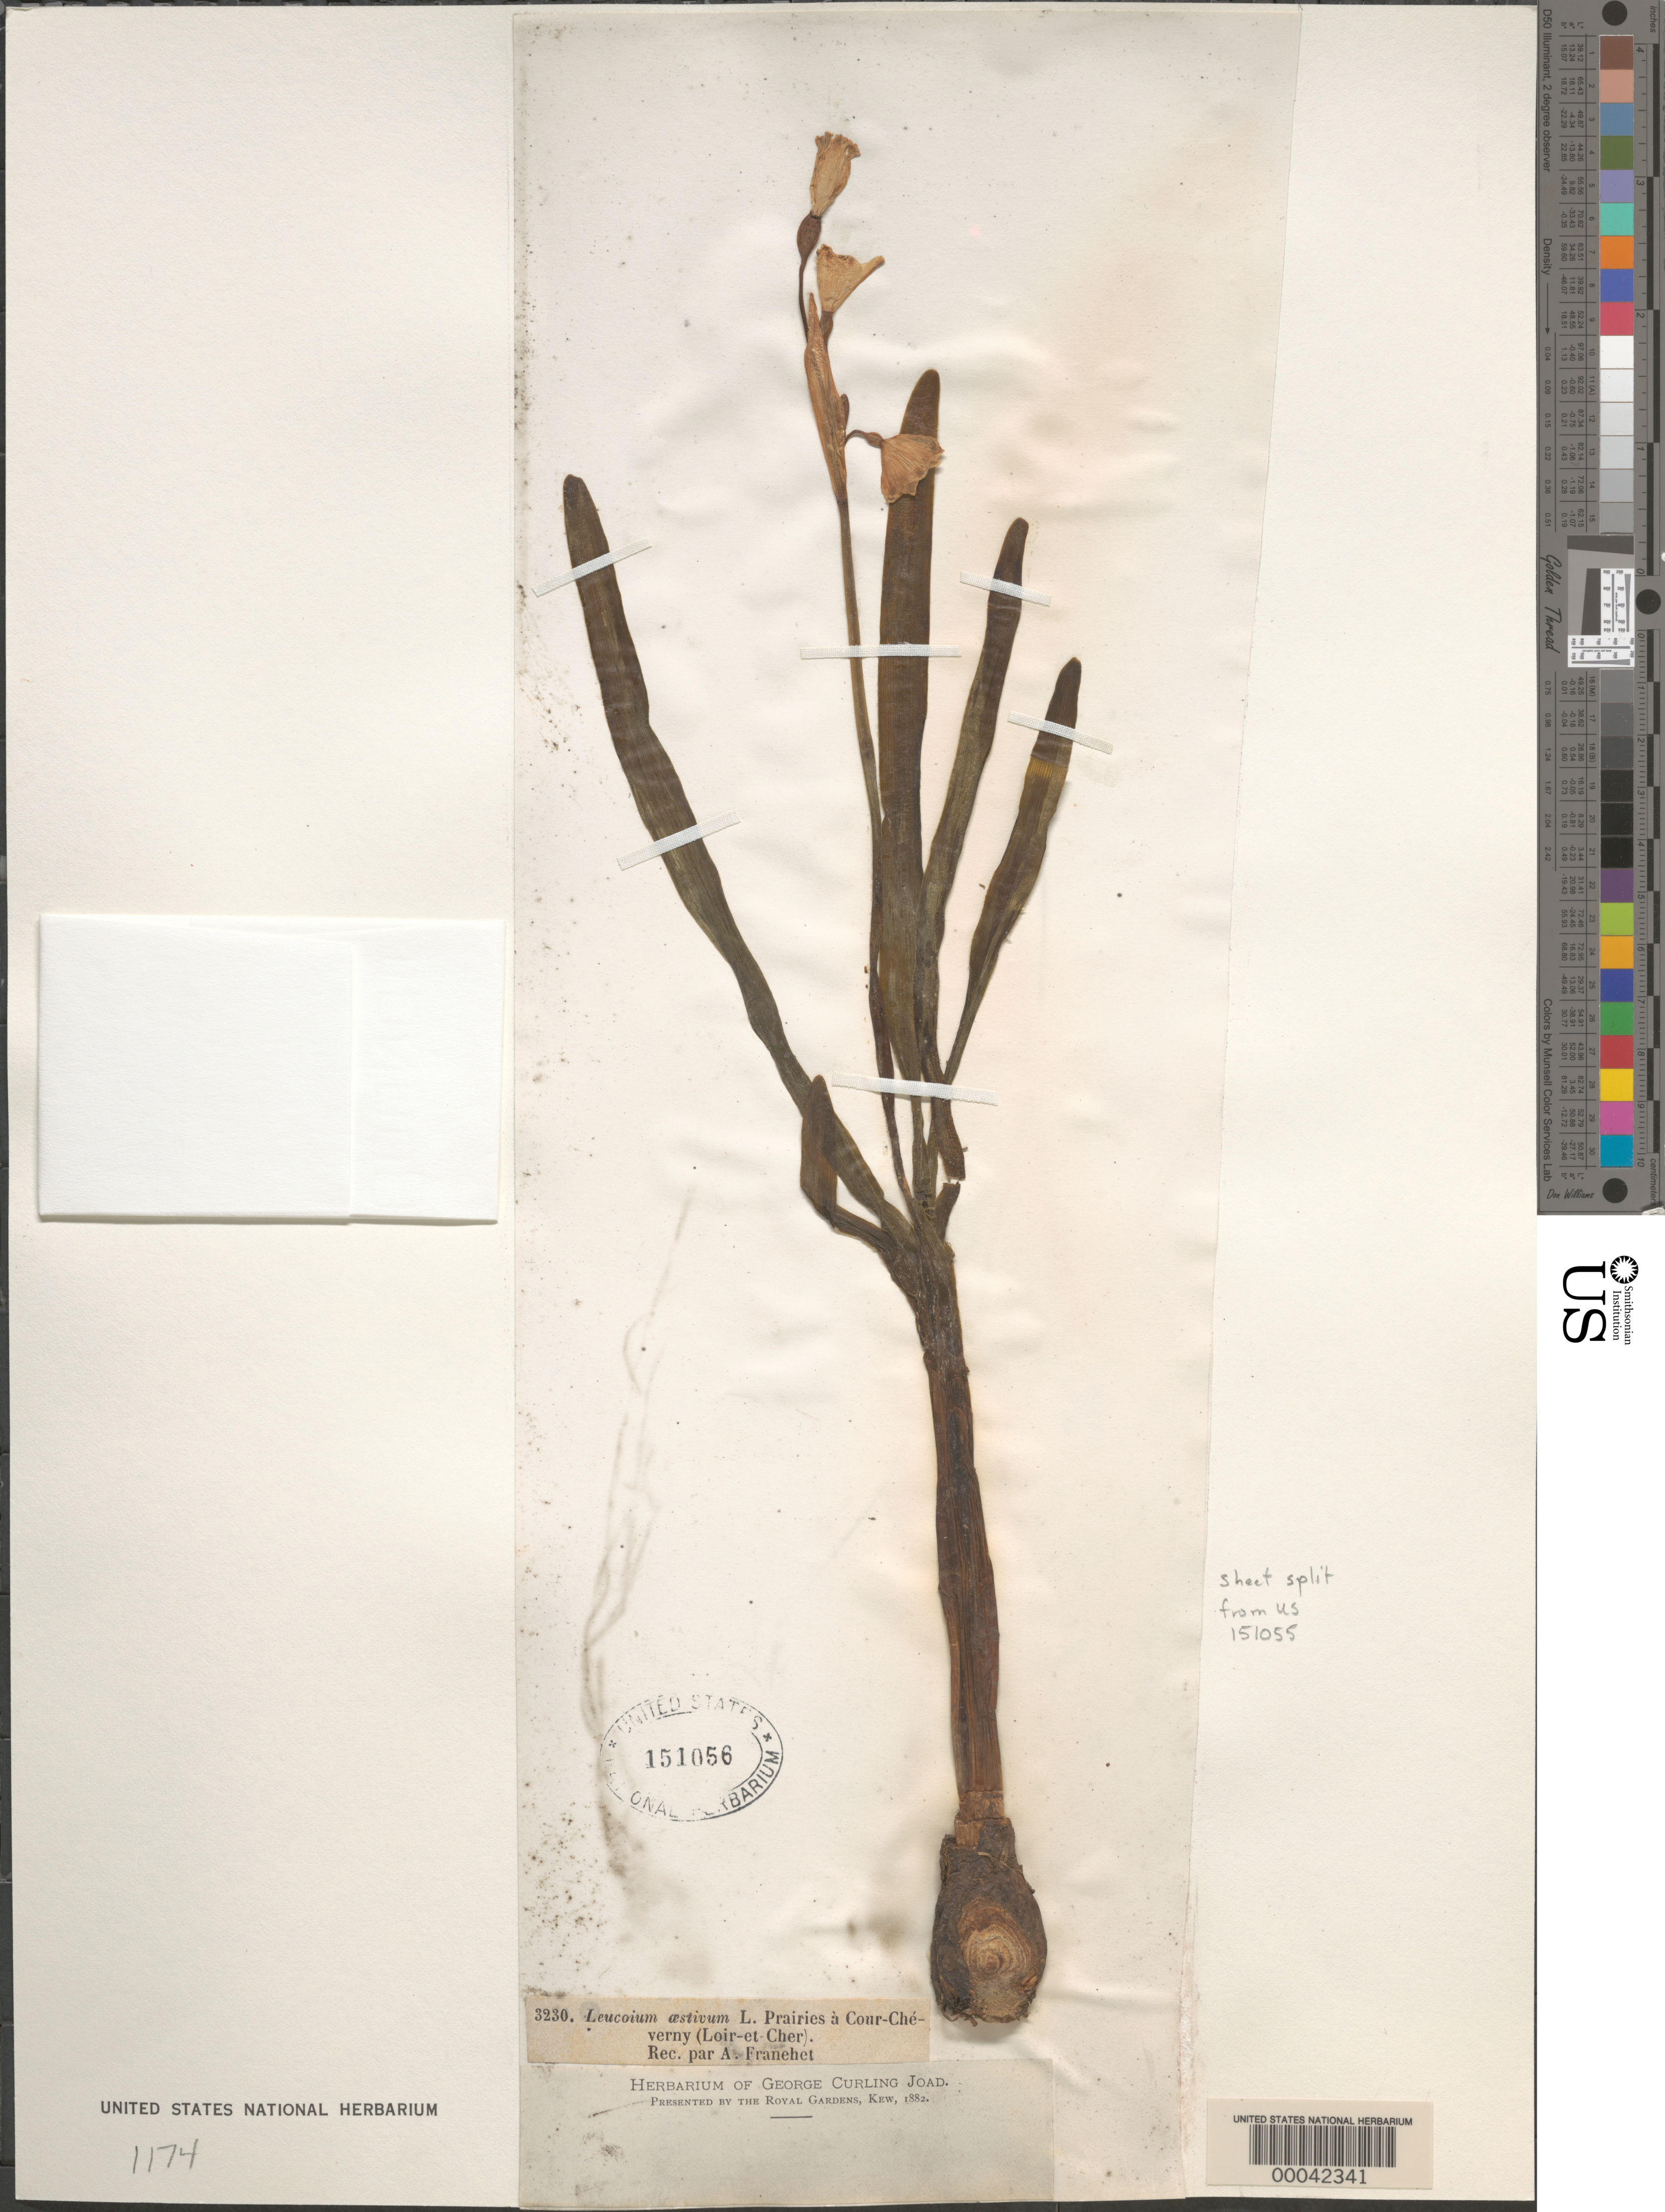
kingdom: Plantae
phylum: Tracheophyta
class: Liliopsida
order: Asparagales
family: Amaryllidaceae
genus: Leucojum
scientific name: Leucojum aestivum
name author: L.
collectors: A. Franehet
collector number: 3230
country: France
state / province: Centre-Val de Loire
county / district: Loire-et-Cher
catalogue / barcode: US 151056